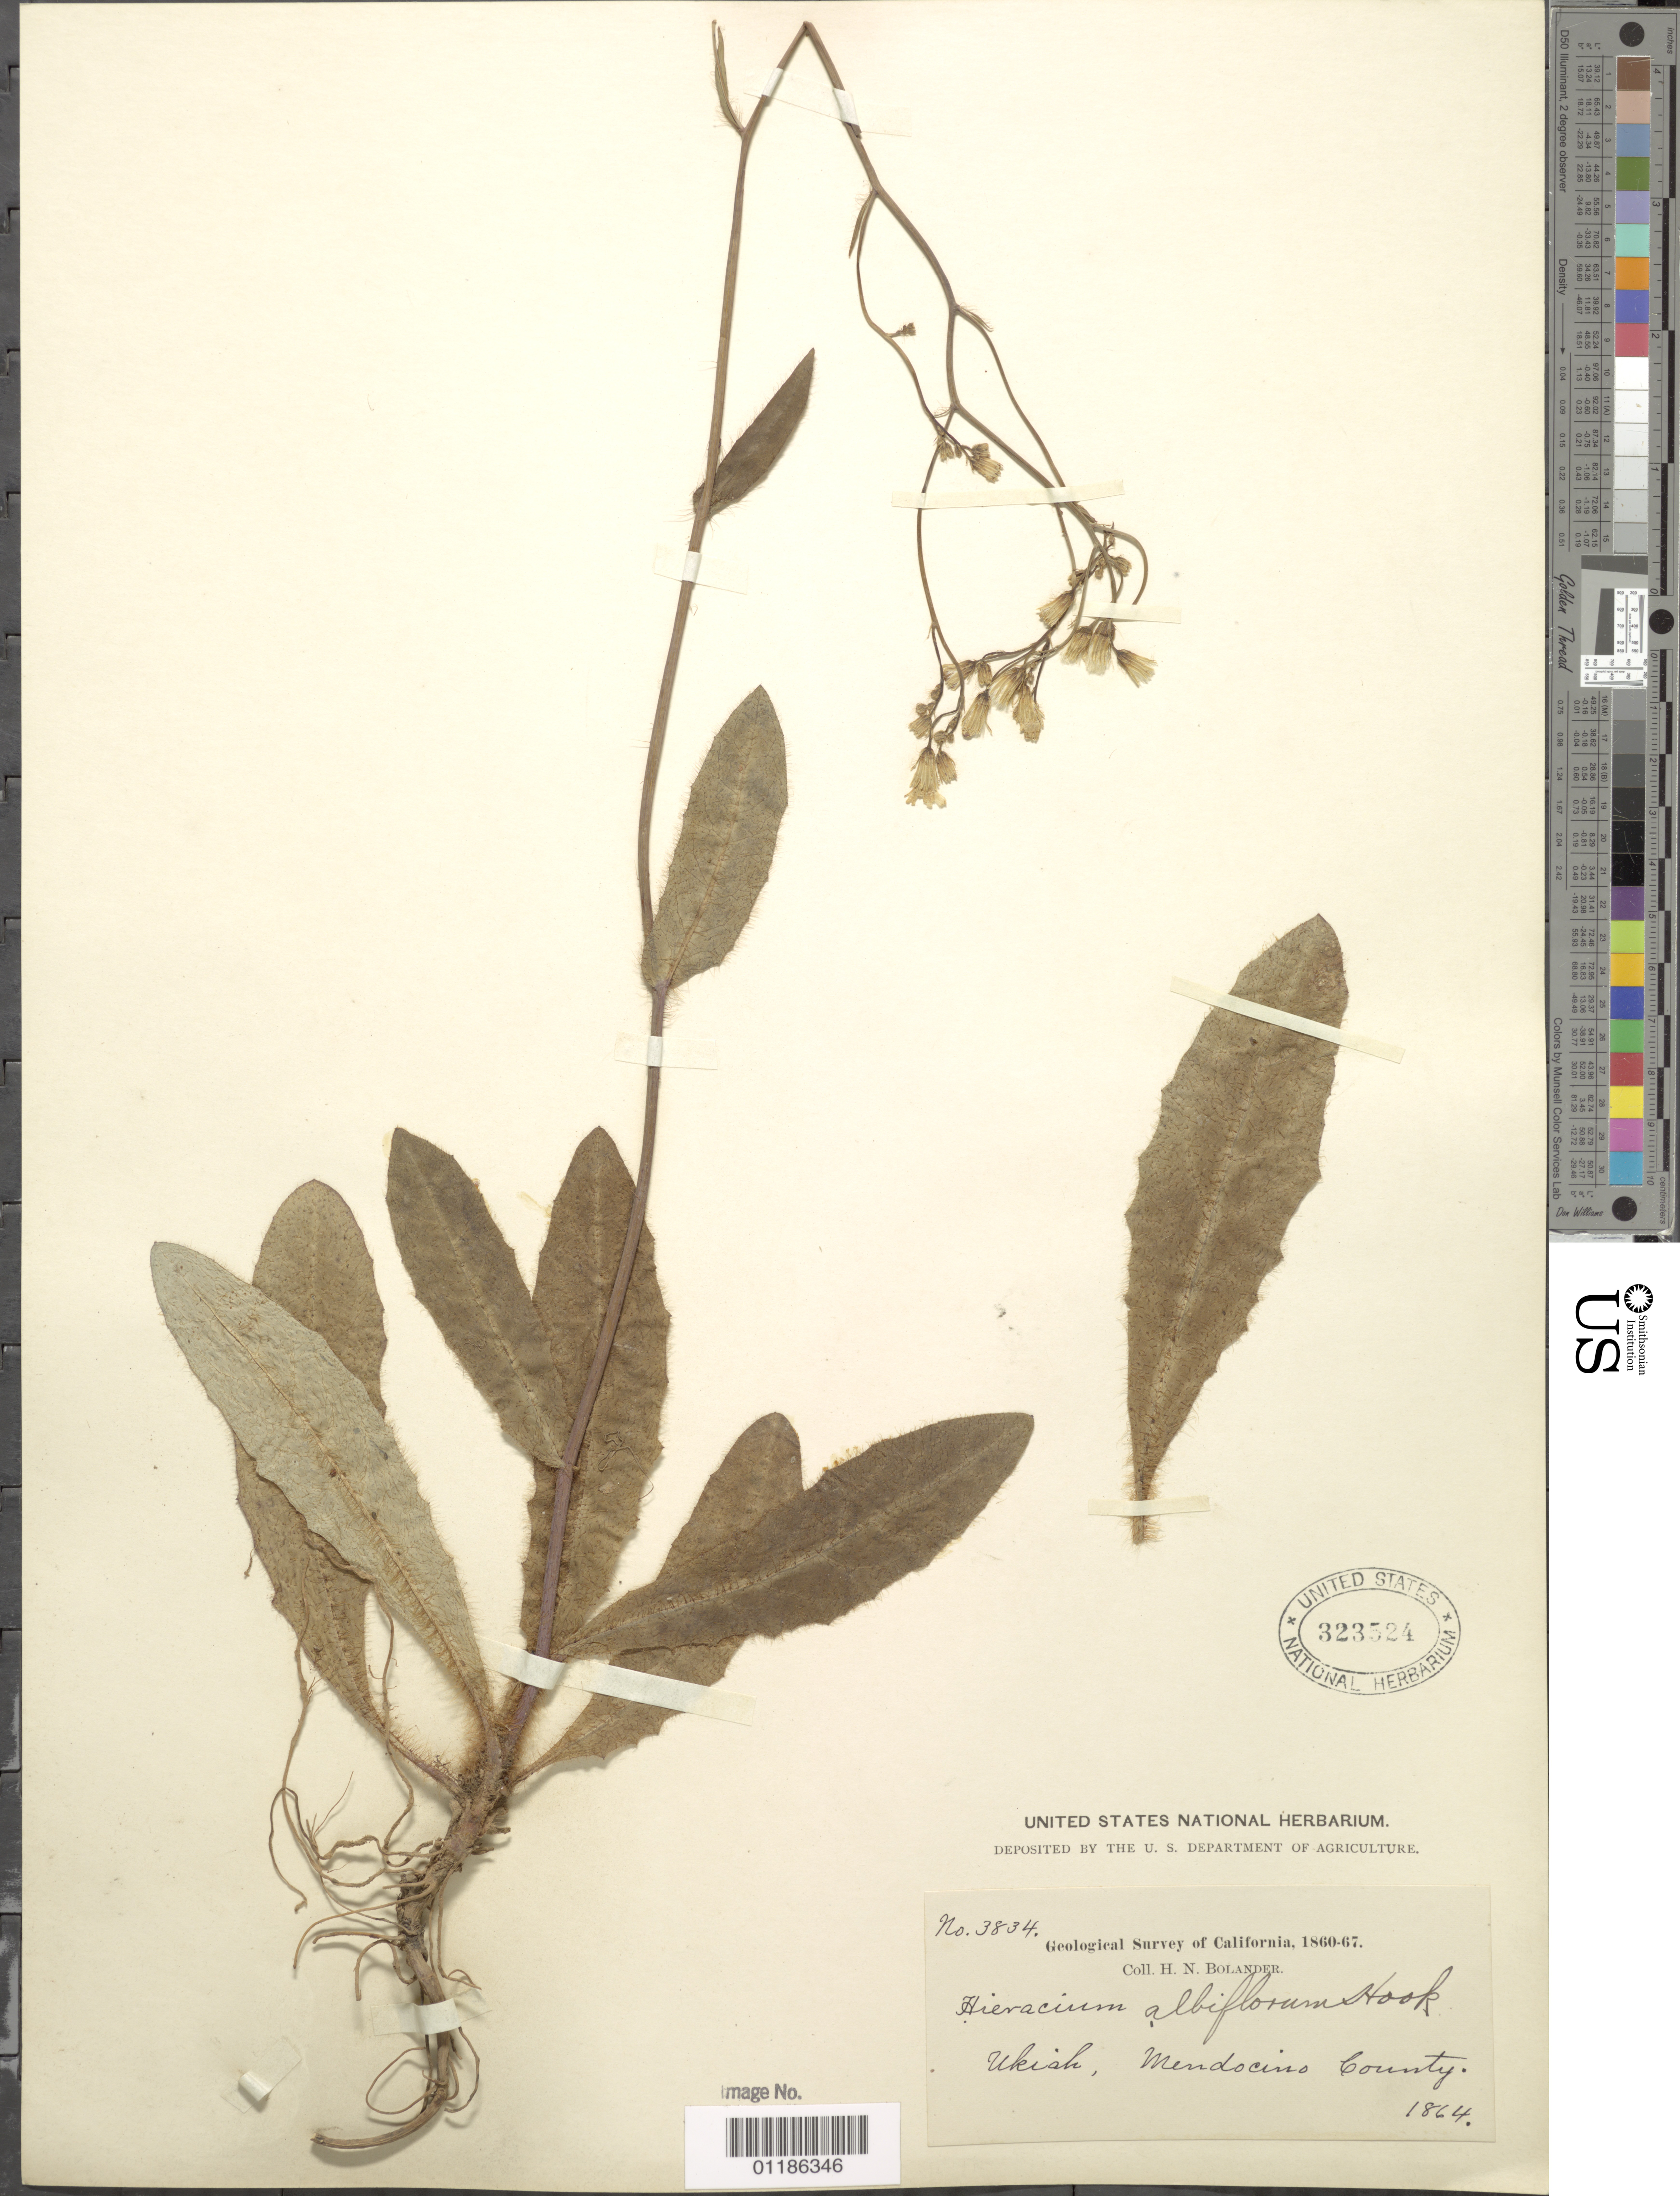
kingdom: Plantae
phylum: Tracheophyta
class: Magnoliopsida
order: Asterales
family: Asteraceae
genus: Hieracium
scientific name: Hieracium albiflorum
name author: Hook.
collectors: H. Bolander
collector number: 3834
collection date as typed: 1864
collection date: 1864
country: United States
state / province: California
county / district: Mendocino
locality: Ukiah.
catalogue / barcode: US 323524